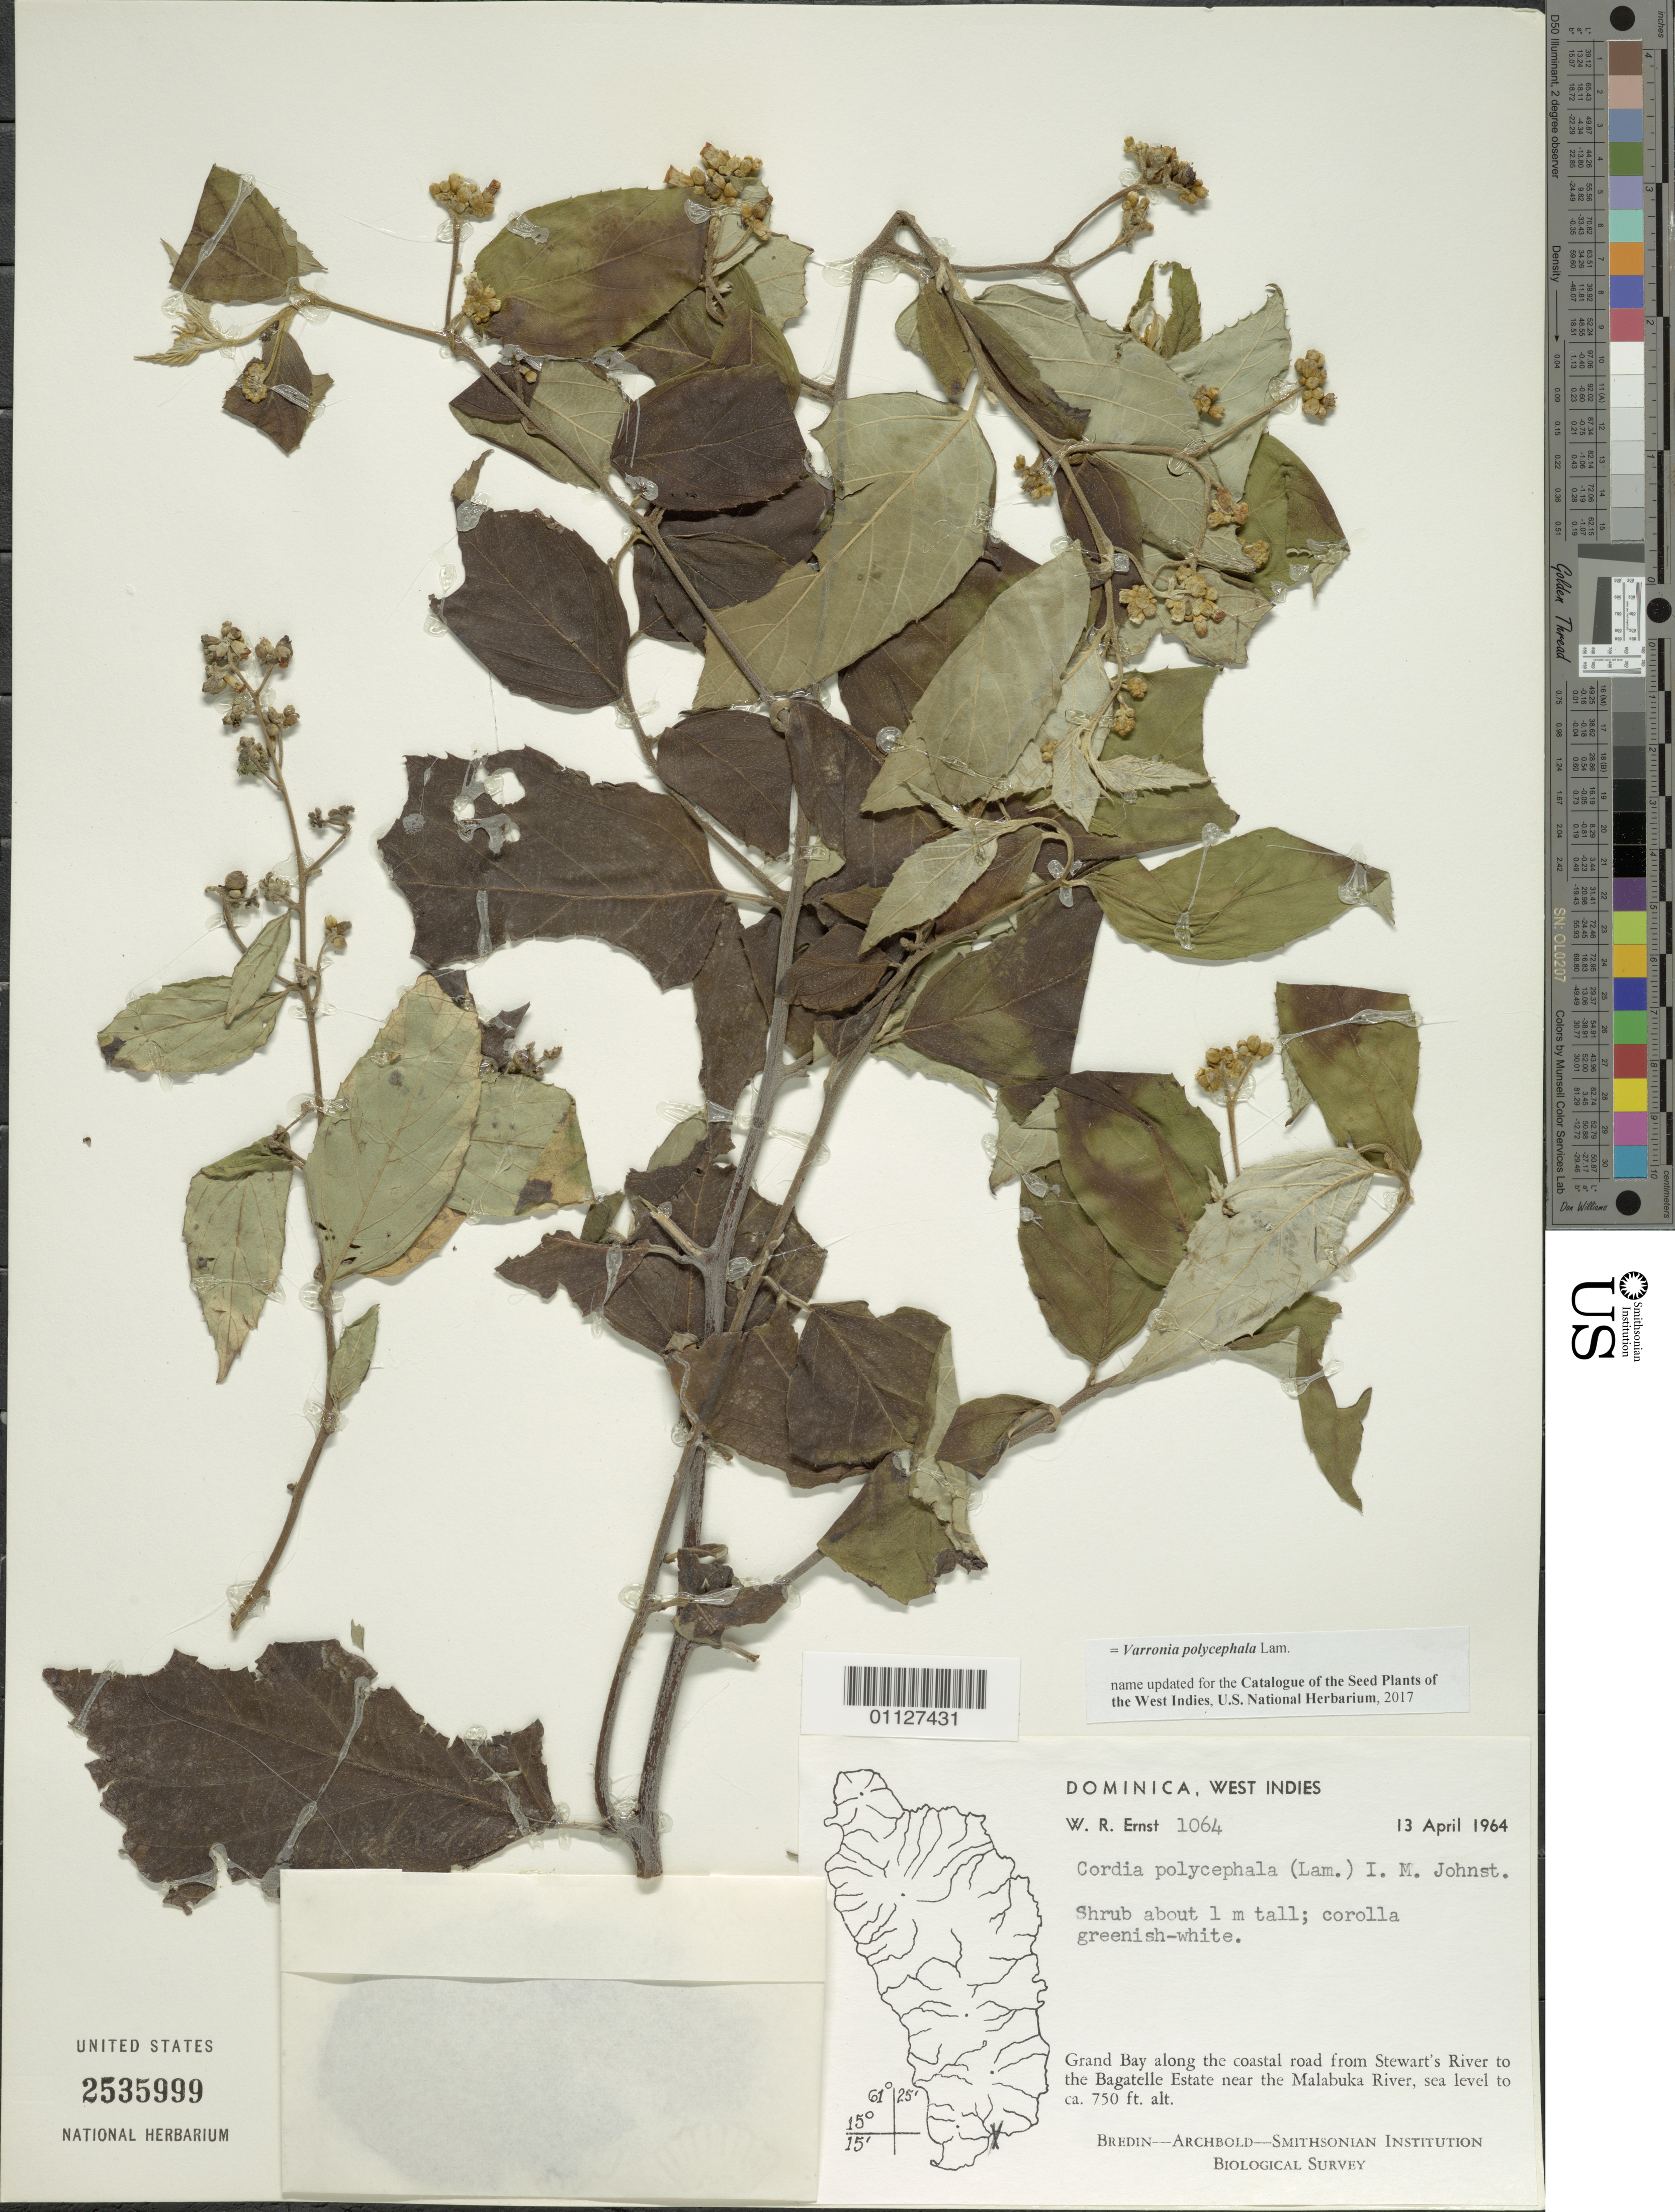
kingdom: Plantae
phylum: Tracheophyta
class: Magnoliopsida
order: Boraginales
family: Cordiaceae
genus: Varronia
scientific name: Varronia polycephala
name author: Lam.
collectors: W. R. Ernst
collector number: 1064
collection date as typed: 13 Apr 1964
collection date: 1964-04-13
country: Dominica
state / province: St. Patrick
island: Dominica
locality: Grand Bay along the coastal road from Stewart's River to the Bagatelle Estate near the Malabuka River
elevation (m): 0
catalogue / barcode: US 2535999